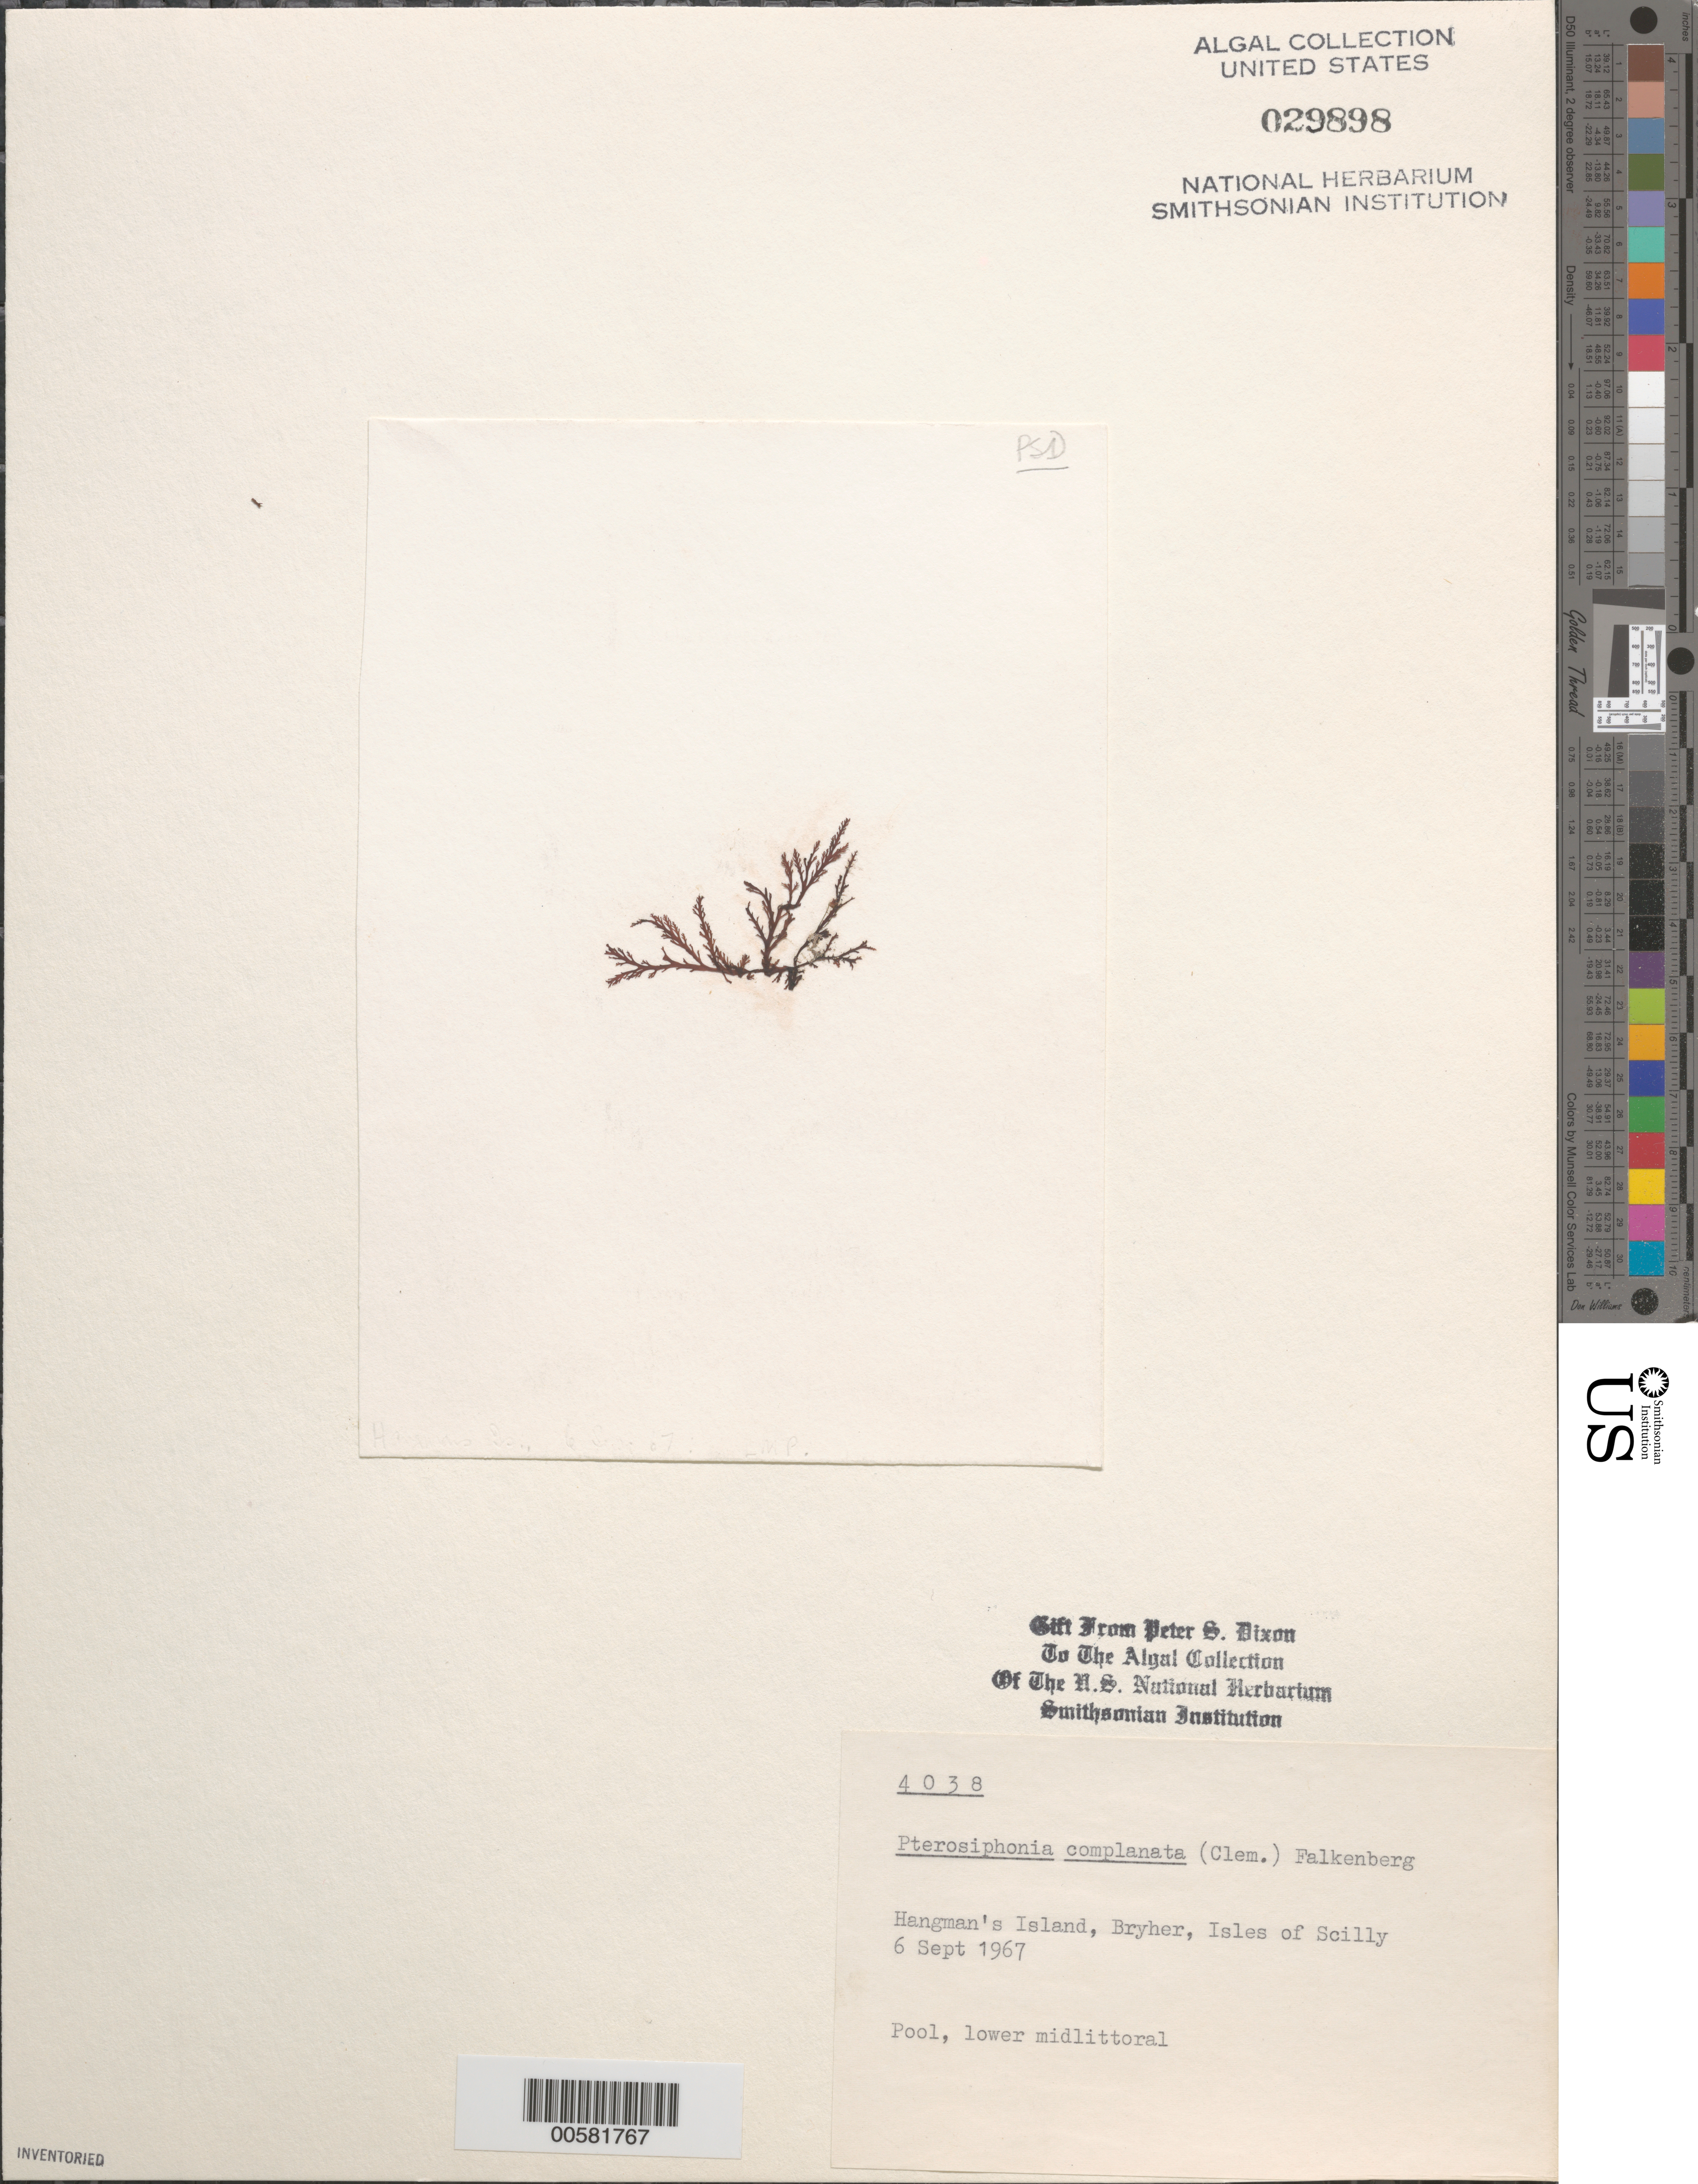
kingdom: Plantae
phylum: Rhodophyta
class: Florideophyceae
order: Ceramiales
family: Rhodomelaceae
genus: Pterosiphonia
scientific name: Pterosiphonia complanata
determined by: Dixon, P. S.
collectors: P. S. Dixon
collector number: PSD 4038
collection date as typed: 06 Sep 1967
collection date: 1967-09-06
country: United Kingdom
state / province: England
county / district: Council of the Isles of Scilly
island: Bryher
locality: Hangman's Island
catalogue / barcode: US 29898